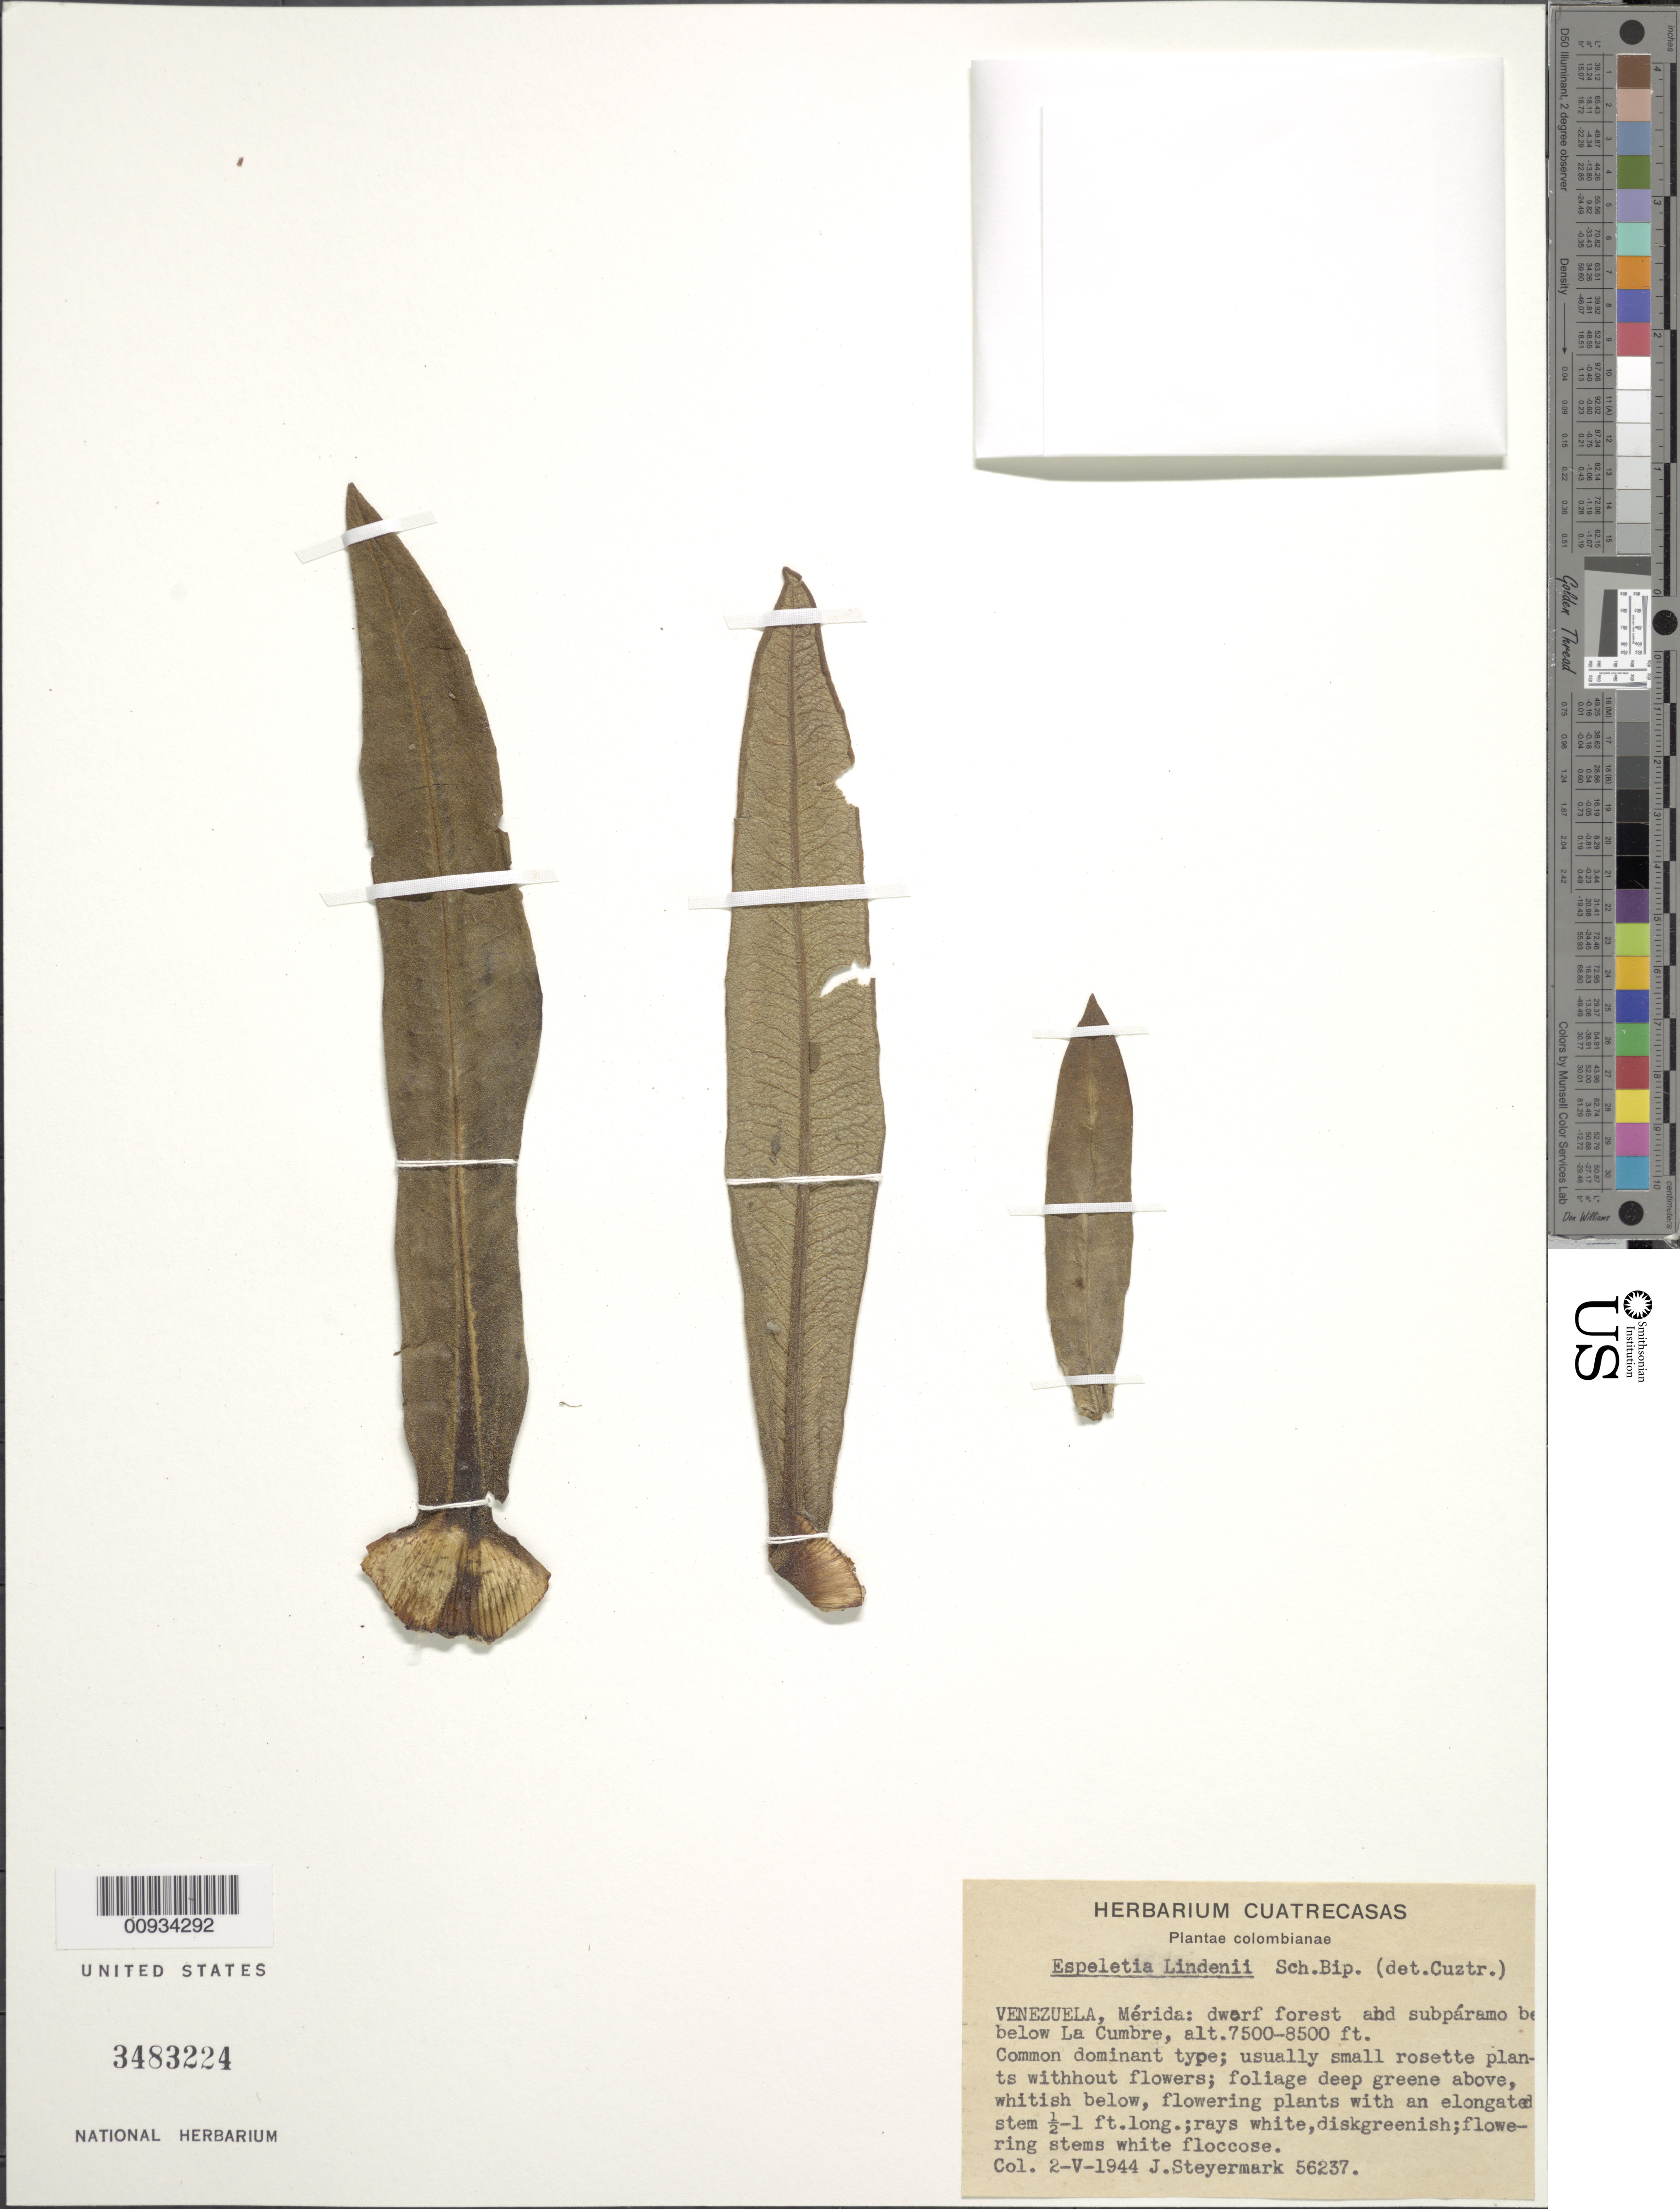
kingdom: Plantae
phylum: Tracheophyta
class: Magnoliopsida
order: Asterales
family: Asteraceae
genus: Ruilopezia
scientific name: Ruilopezia lindenii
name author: (Sch. Bip. ex Wedd.) Cuatrec.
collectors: J. Steyermark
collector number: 56237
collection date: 1944-05-02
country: Venezuela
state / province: Mérida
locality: Dwarf forest and subpáramo below La Cumbre.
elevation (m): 2500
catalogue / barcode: US 3483224